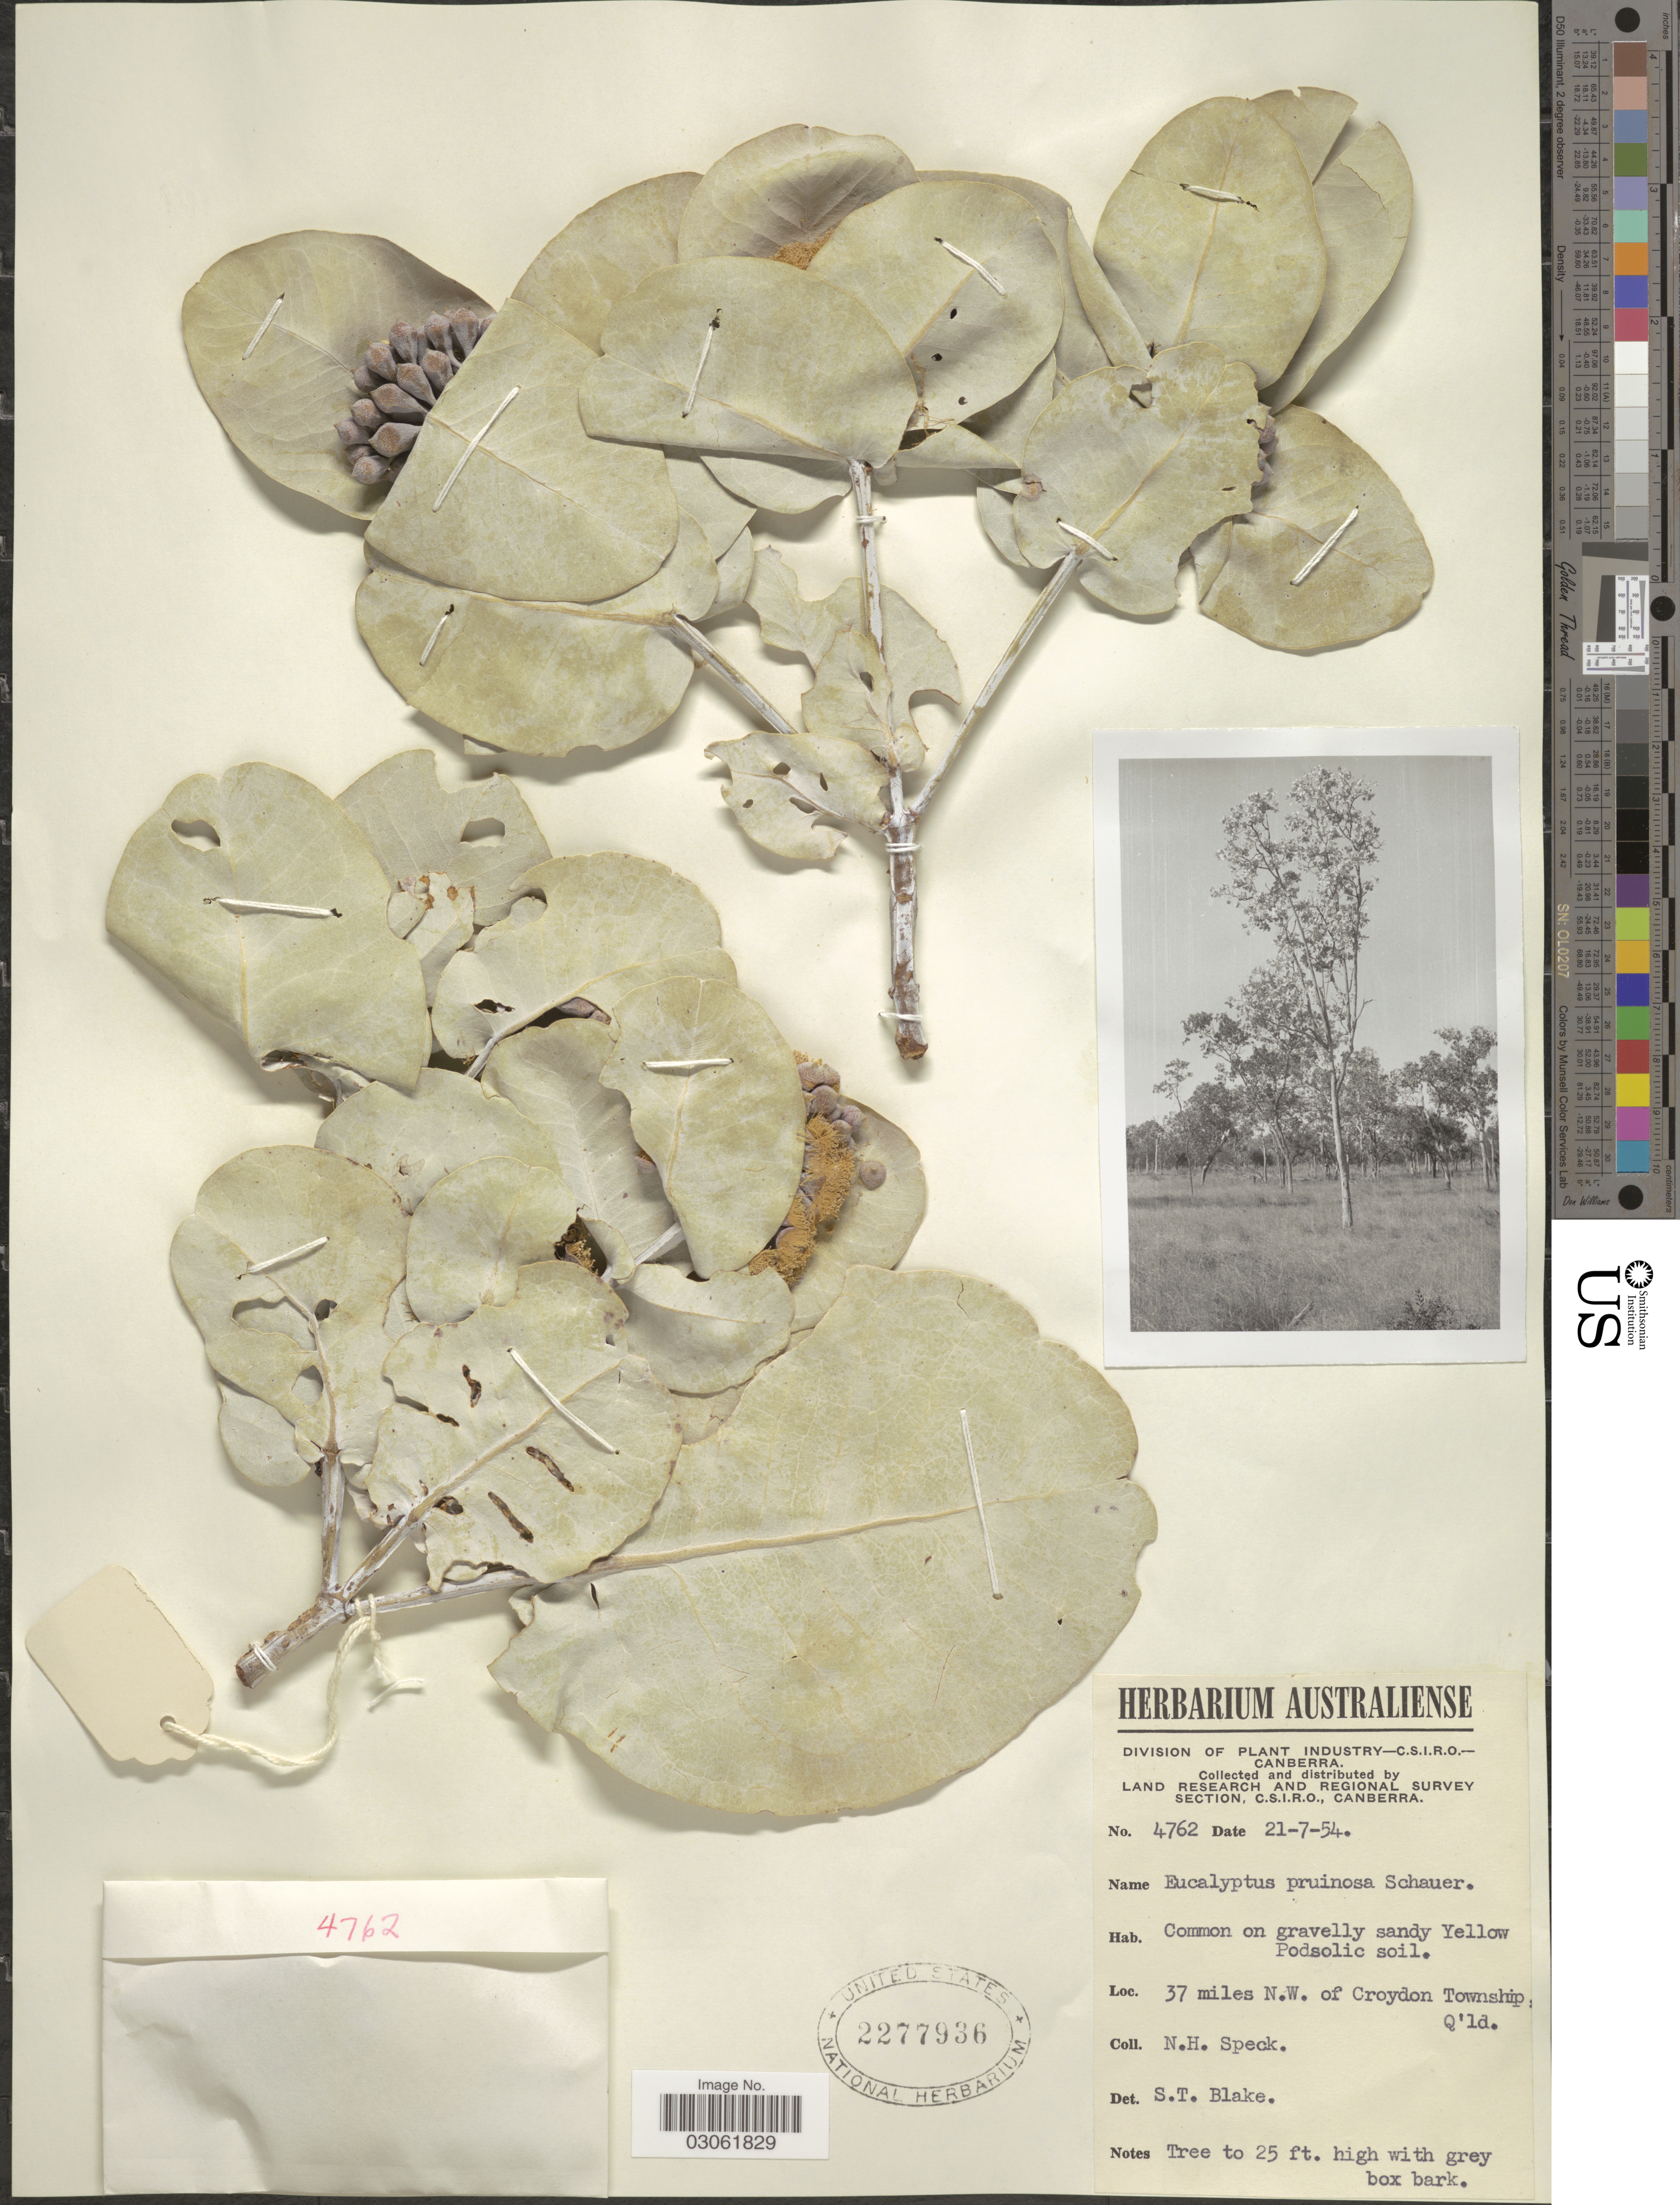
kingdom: Plantae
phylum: Tracheophyta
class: Magnoliopsida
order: Myrtales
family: Myrtaceae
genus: Eucalyptus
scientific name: Eucalyptus pruinosa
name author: Schauer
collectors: N. Speck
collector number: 4762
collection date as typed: Transcribed d/m/y: 21/7/54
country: Australia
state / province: Queensland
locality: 37 miles N.W. of Croydon Township.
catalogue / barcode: US 2277936